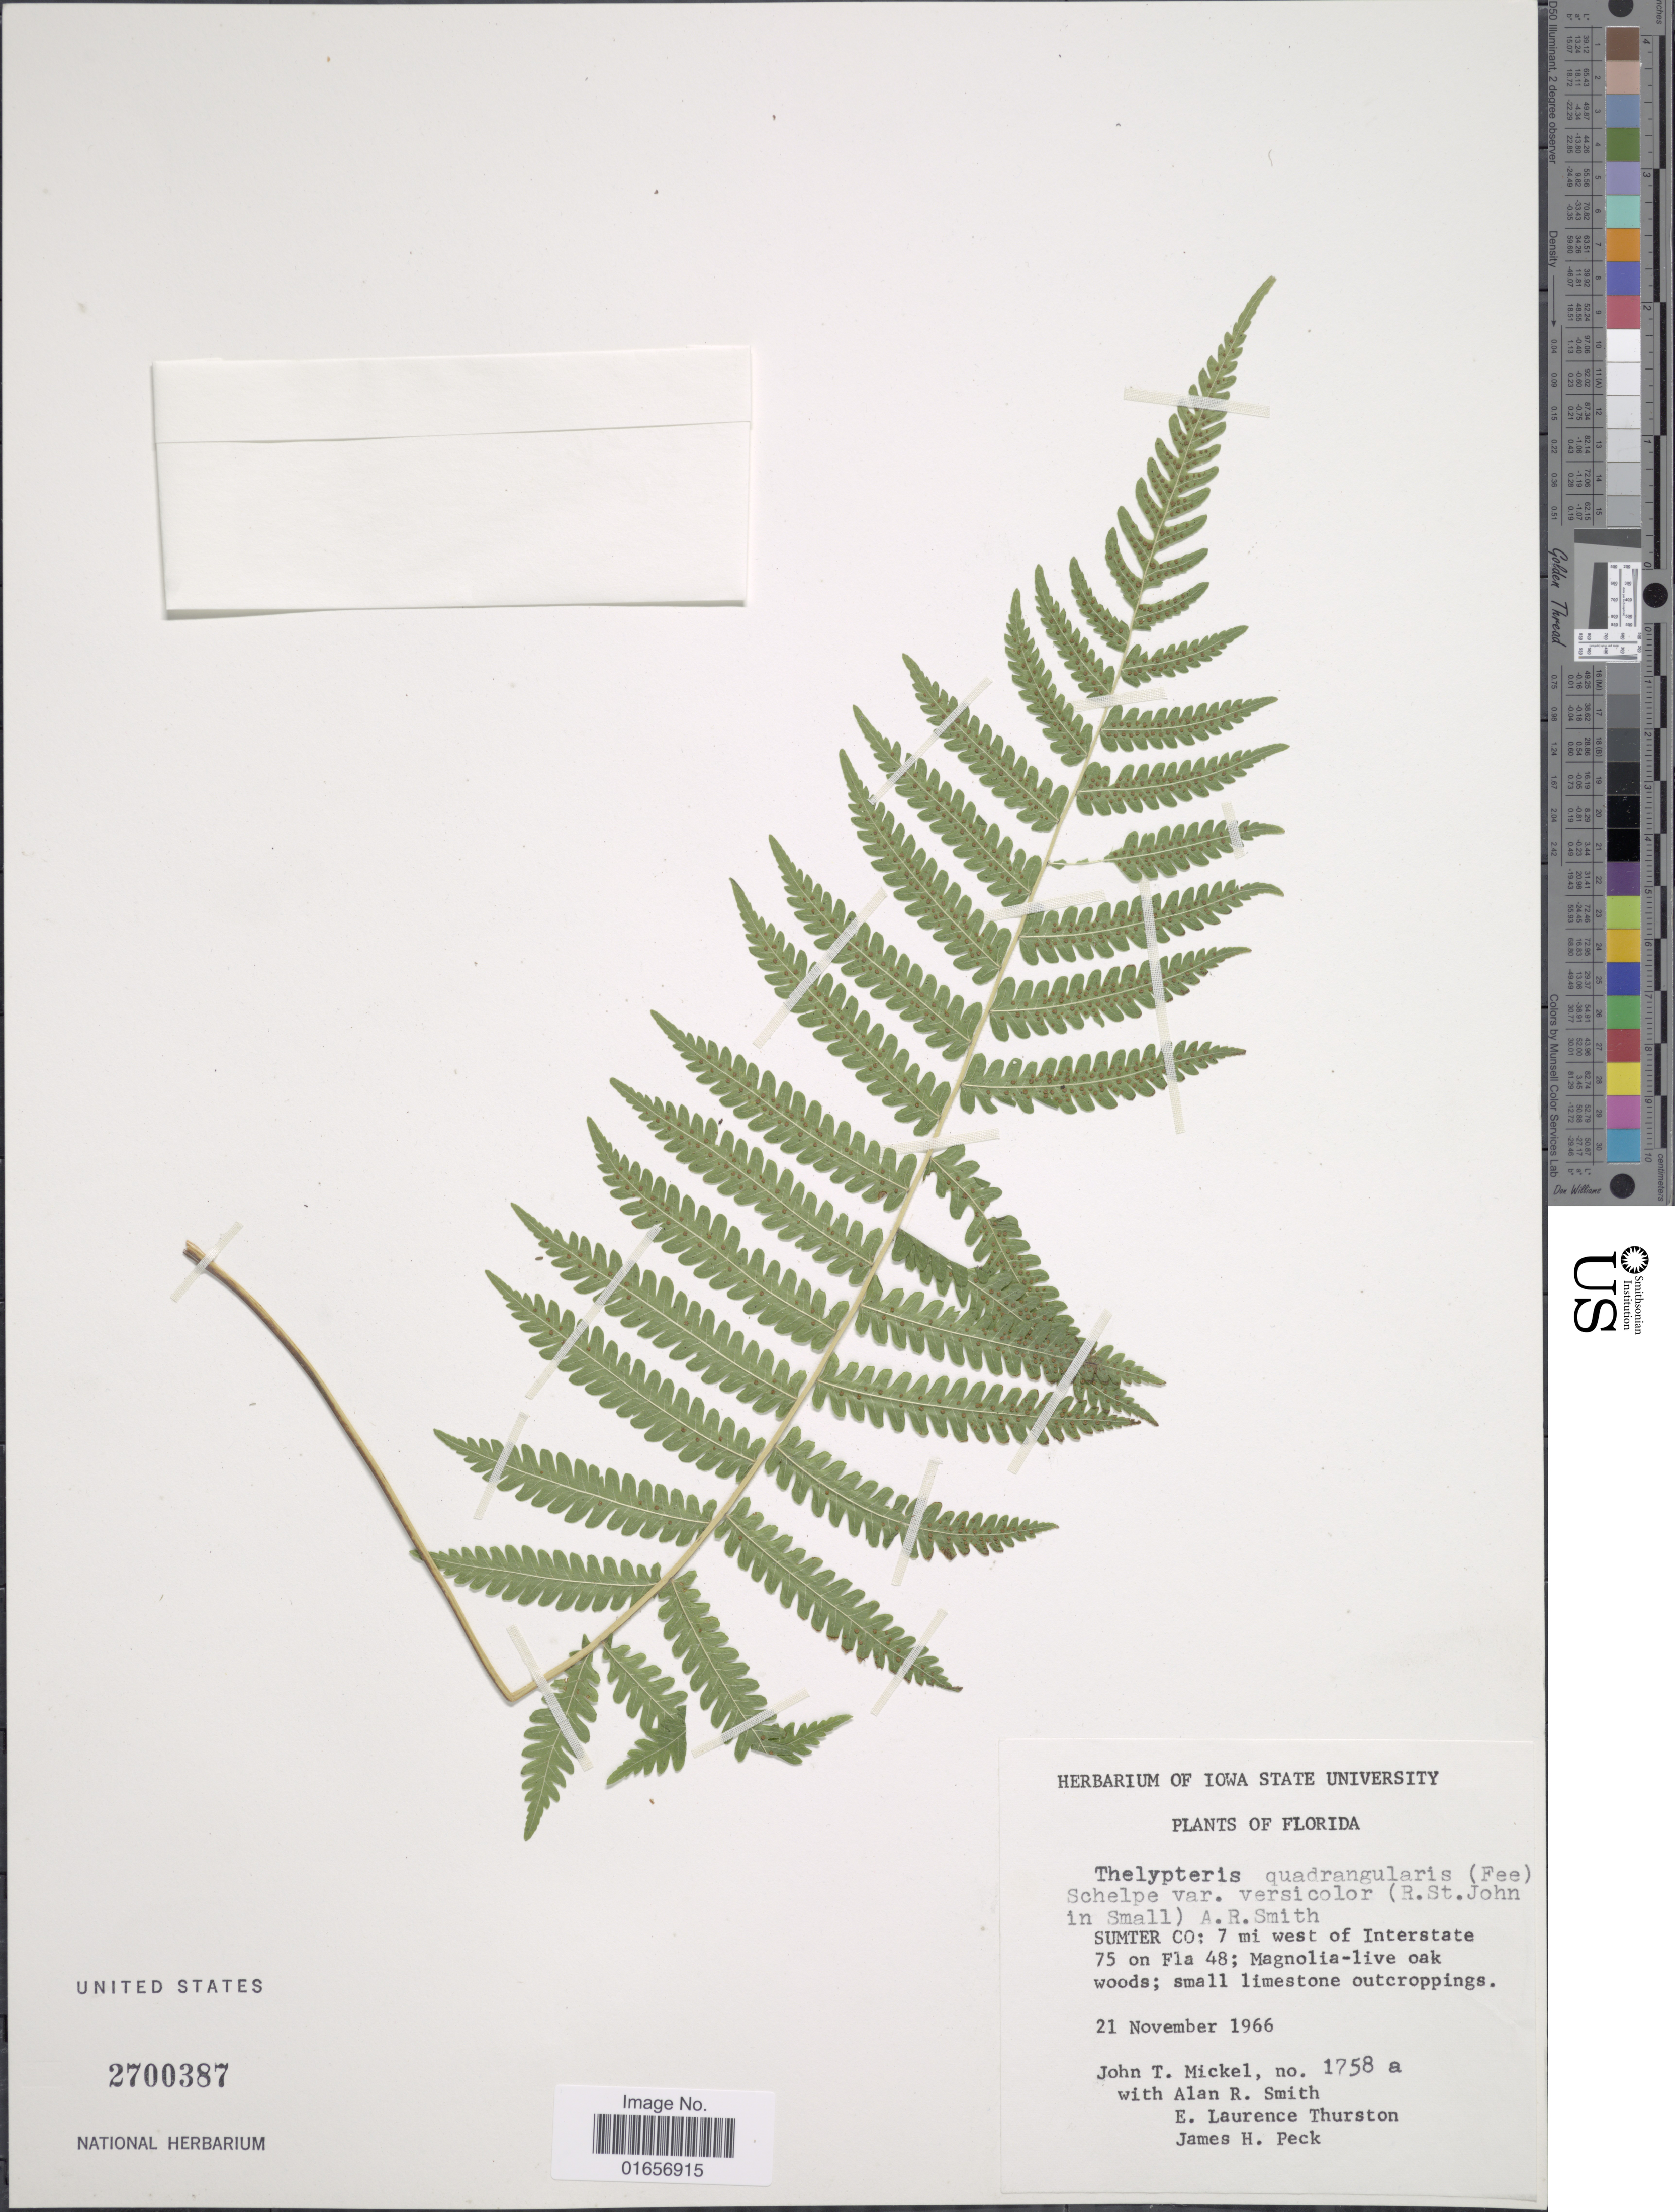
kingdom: Plantae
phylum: Tracheophyta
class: Polypodiopsida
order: Polypodiales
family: Thelypteridaceae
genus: Christella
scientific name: Christella hispidula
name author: (Decne.) Holttum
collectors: J. T. Mickel, A. R. Smith, E. Thurston & J. Peck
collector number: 1758 a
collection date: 1966-11-21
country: United States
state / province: Florida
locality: Sumter Co: 7 mi west of Interstate 75 on Fla 48; Magnolia- live oak woods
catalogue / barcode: US 2700387